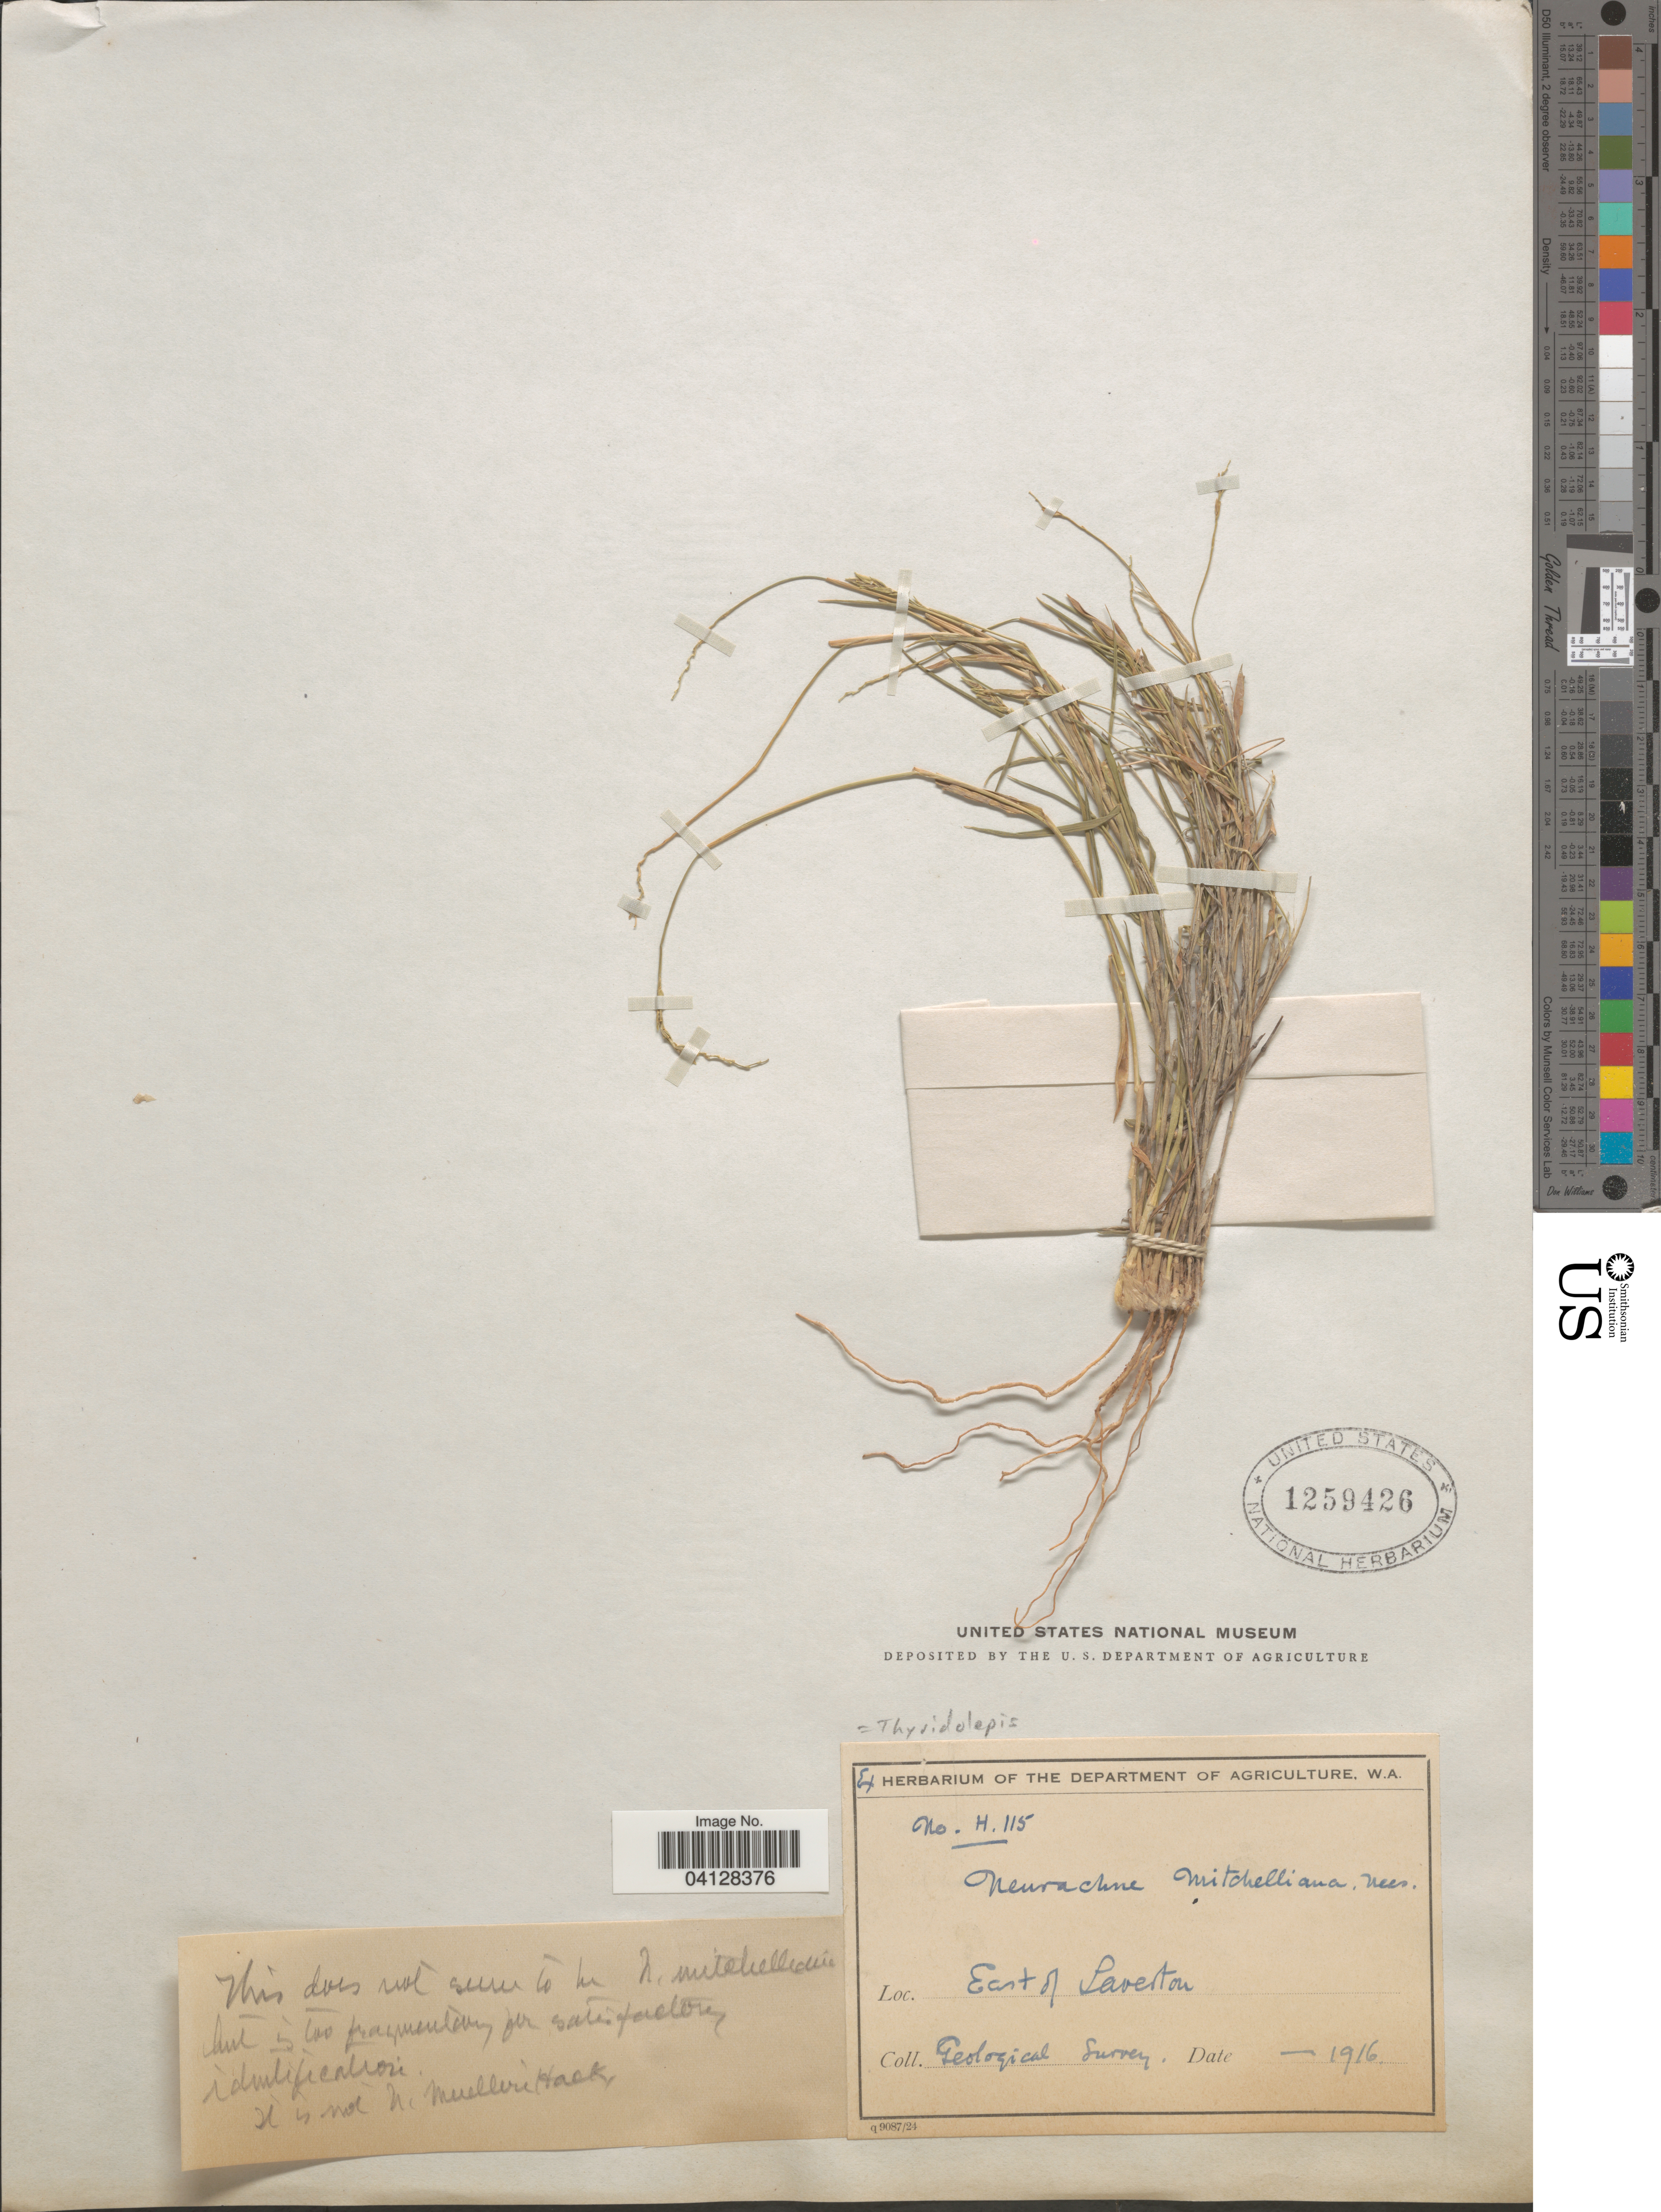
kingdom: Plantae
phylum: Tracheophyta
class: Liliopsida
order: Poales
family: Poaceae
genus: Neurachne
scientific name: Neurachne mitchelliana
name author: Nees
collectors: Geological Survey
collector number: H115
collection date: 1916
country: Australia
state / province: Western Australia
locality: East of Laverton.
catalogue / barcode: US 1259426